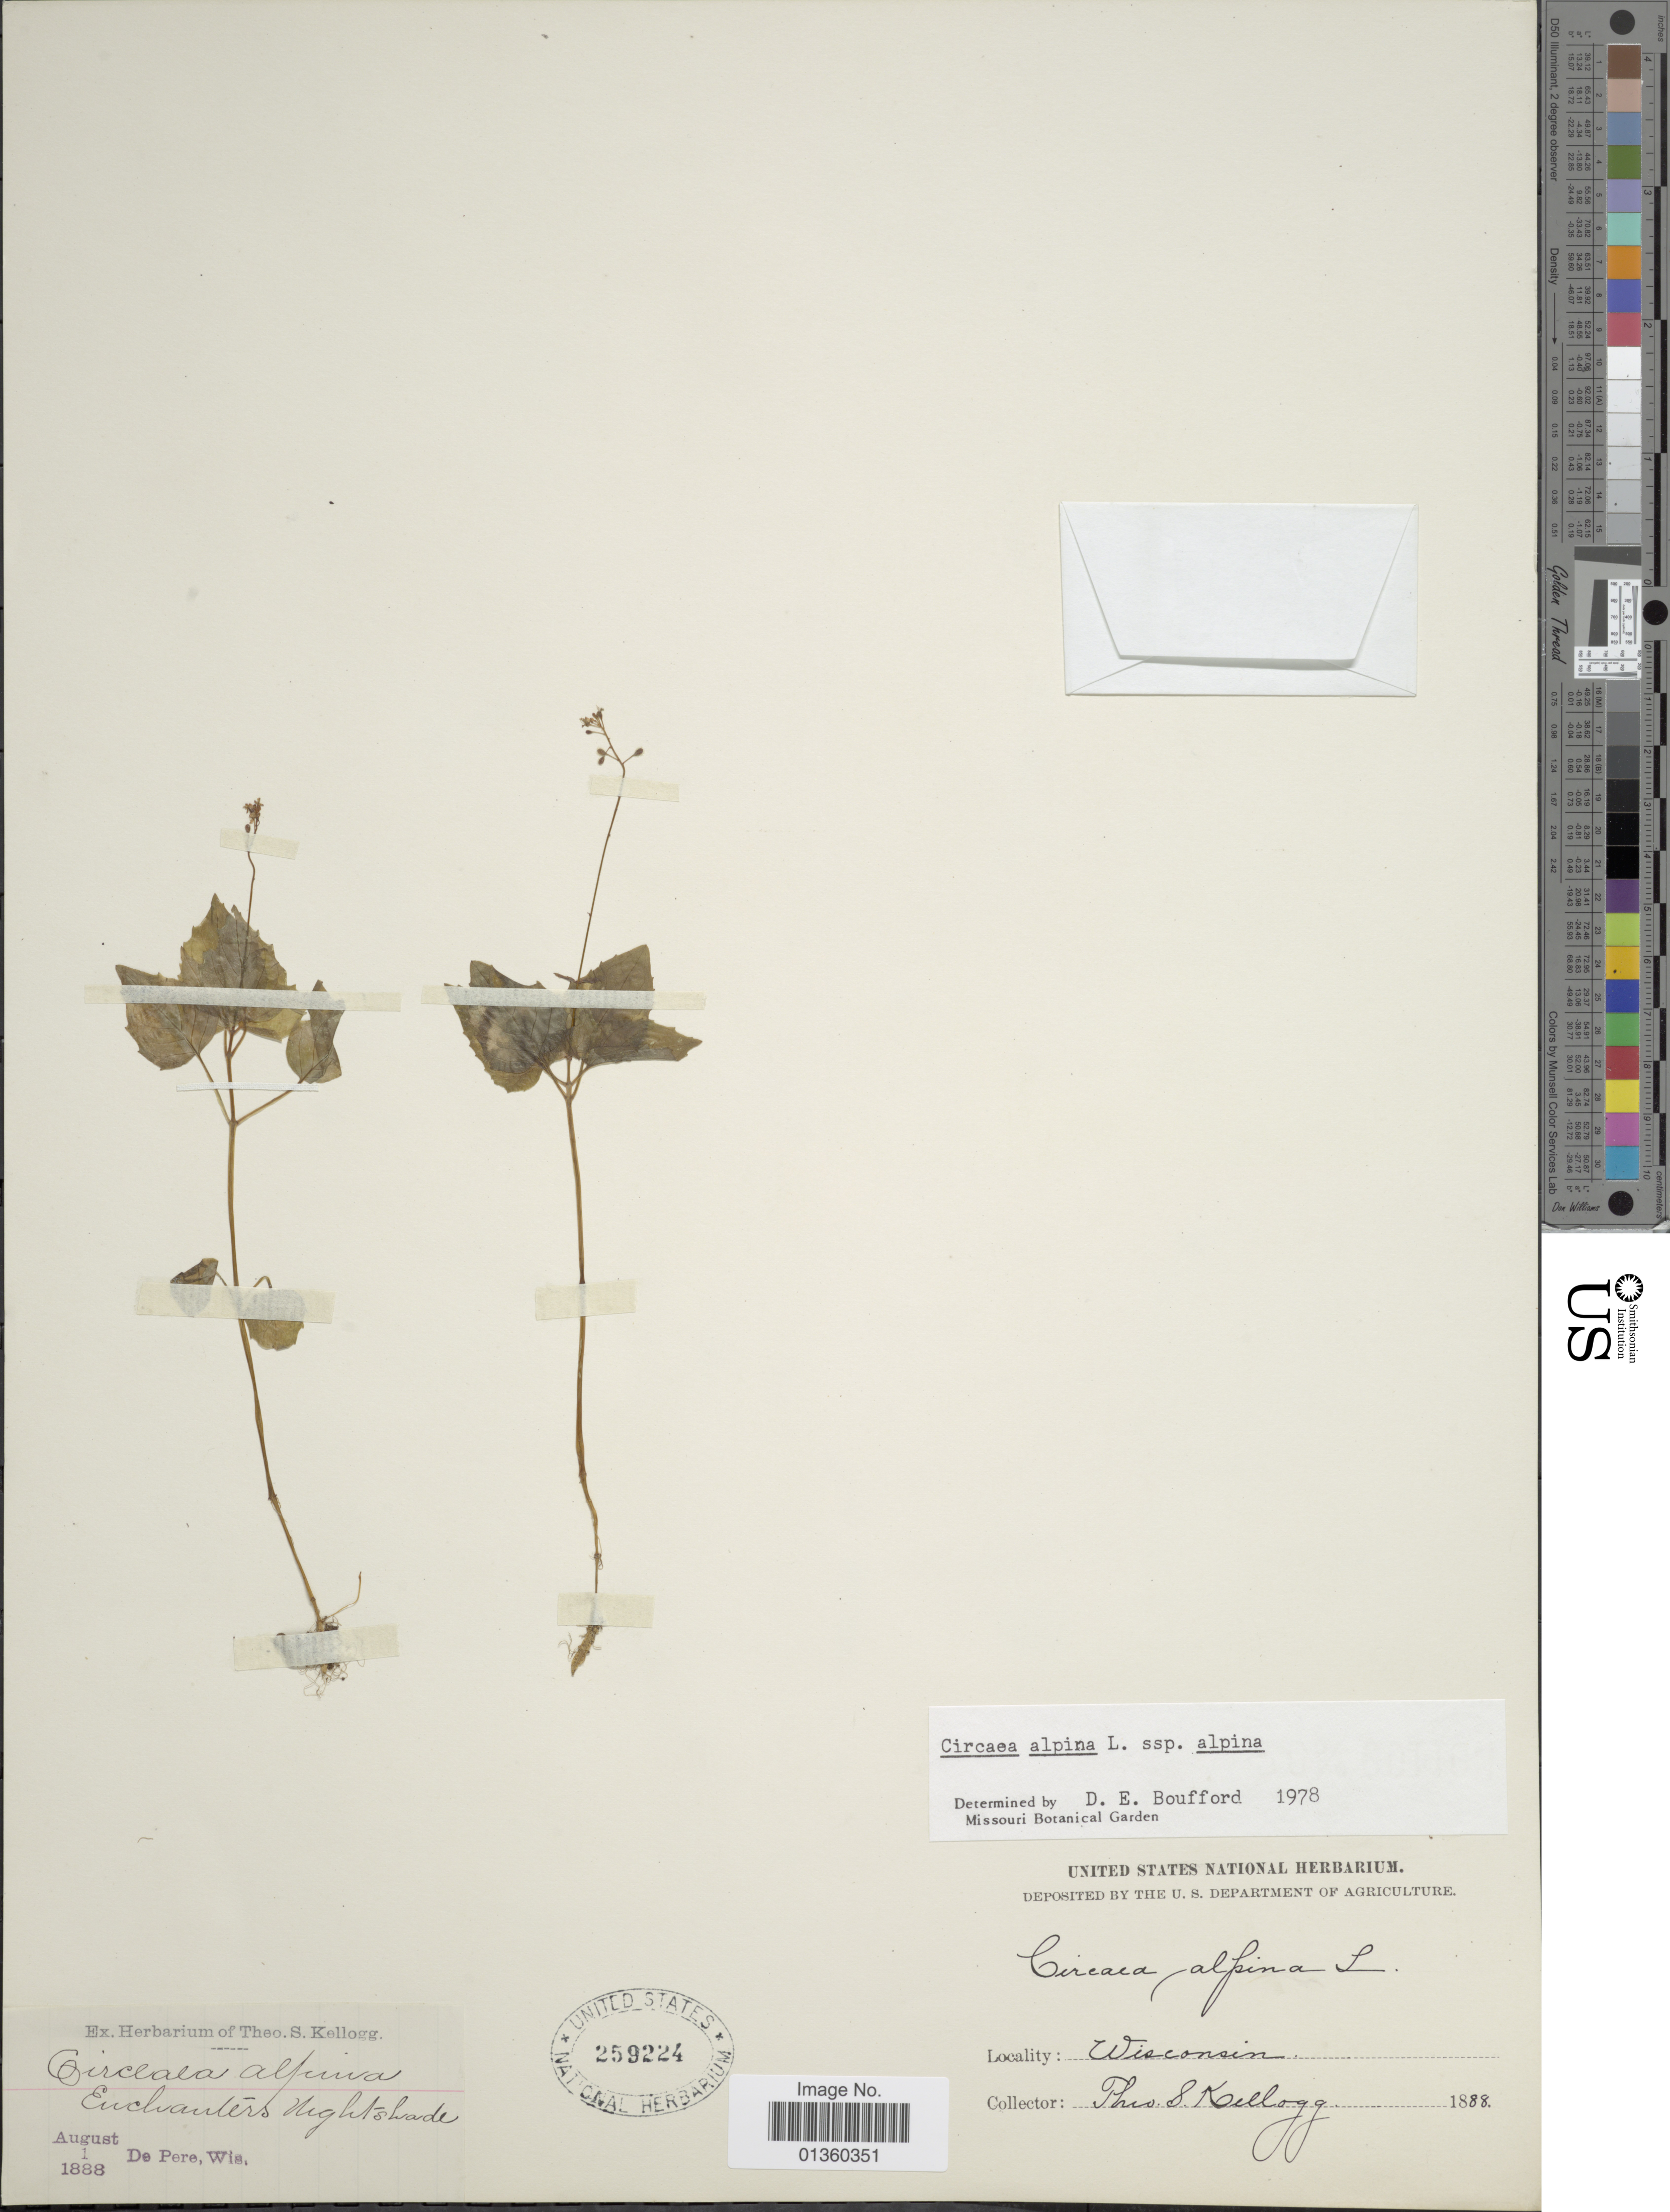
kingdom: Plantae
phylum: Tracheophyta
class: Magnoliopsida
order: Myrtales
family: Onagraceae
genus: Circaea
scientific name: Circaea alpina subsp. alpina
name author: L.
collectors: T. S. Kellogg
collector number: s,n,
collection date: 1888-08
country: United States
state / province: Wisconsin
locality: De Pere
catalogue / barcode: US 259224